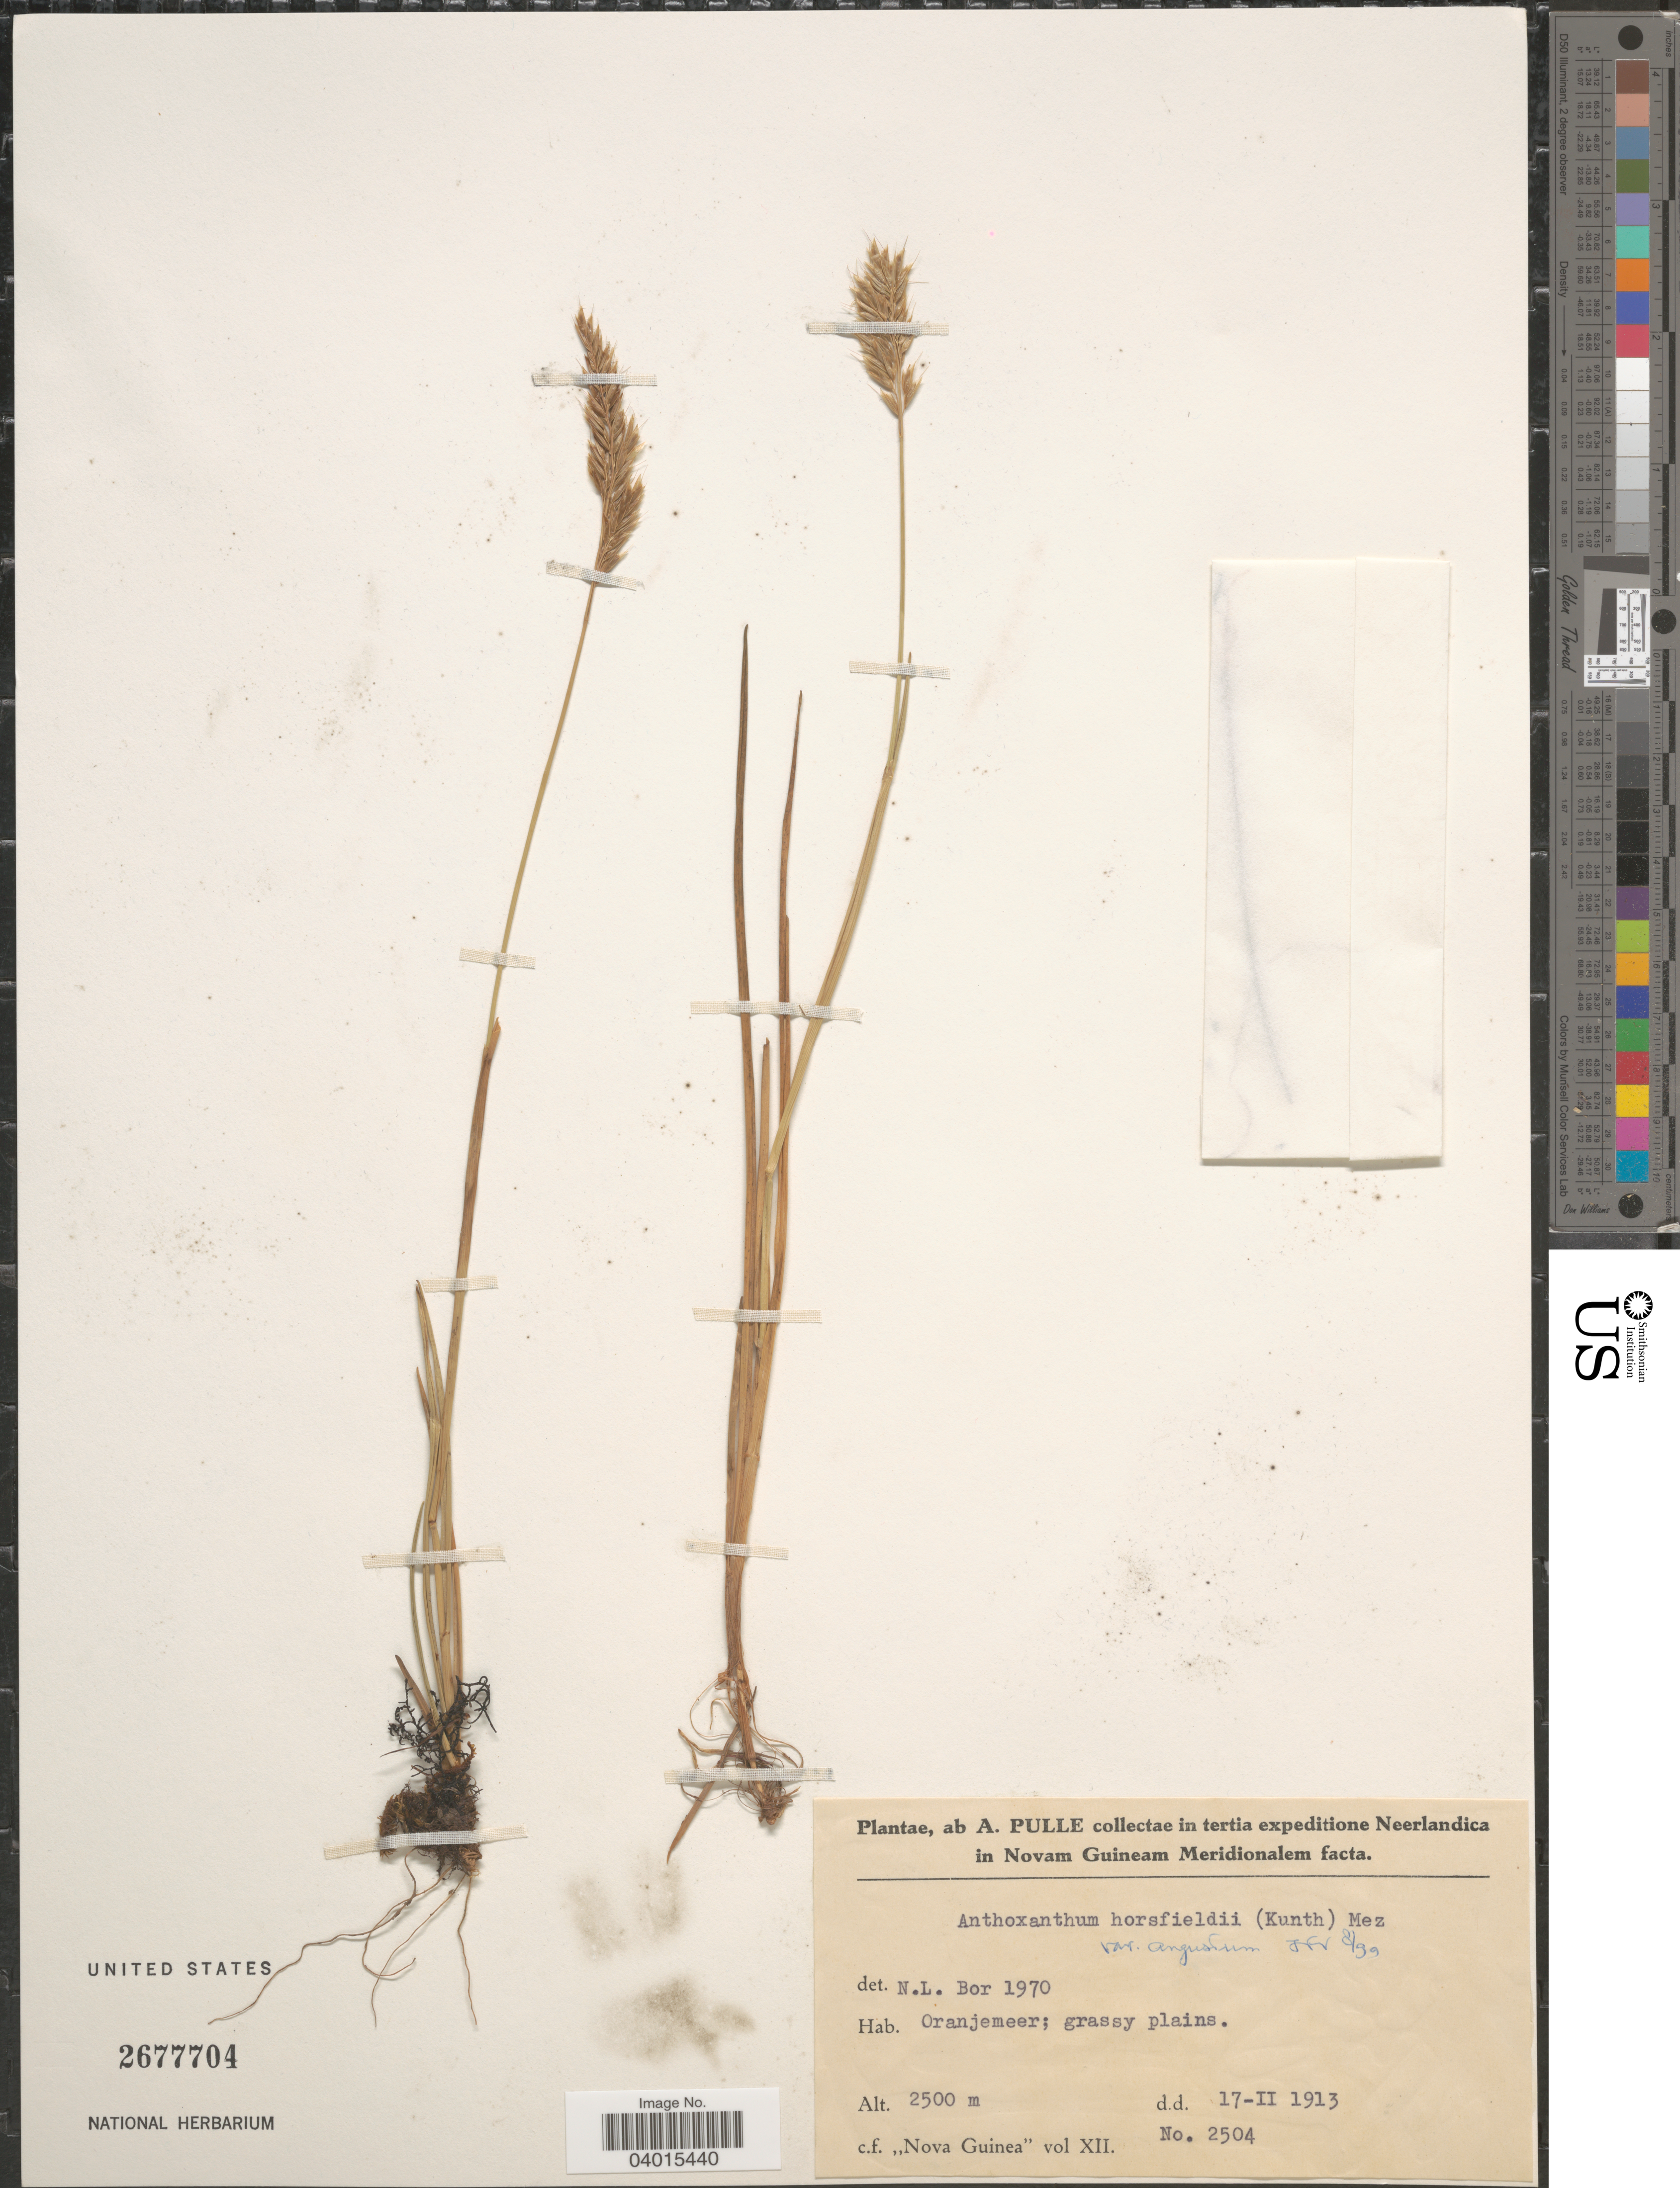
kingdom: Plantae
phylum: Tracheophyta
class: Liliopsida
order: Poales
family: Poaceae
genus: Anthoxanthum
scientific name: Anthoxanthum horsfieldii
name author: (Benn.) Mez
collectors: A. A. Pulle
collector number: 2504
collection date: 1913-02-17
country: Papua New Guinea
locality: In Novam Guineam Meridionalem facta [unsure placement]. Oranjemeer.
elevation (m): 2500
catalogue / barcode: US 2677704